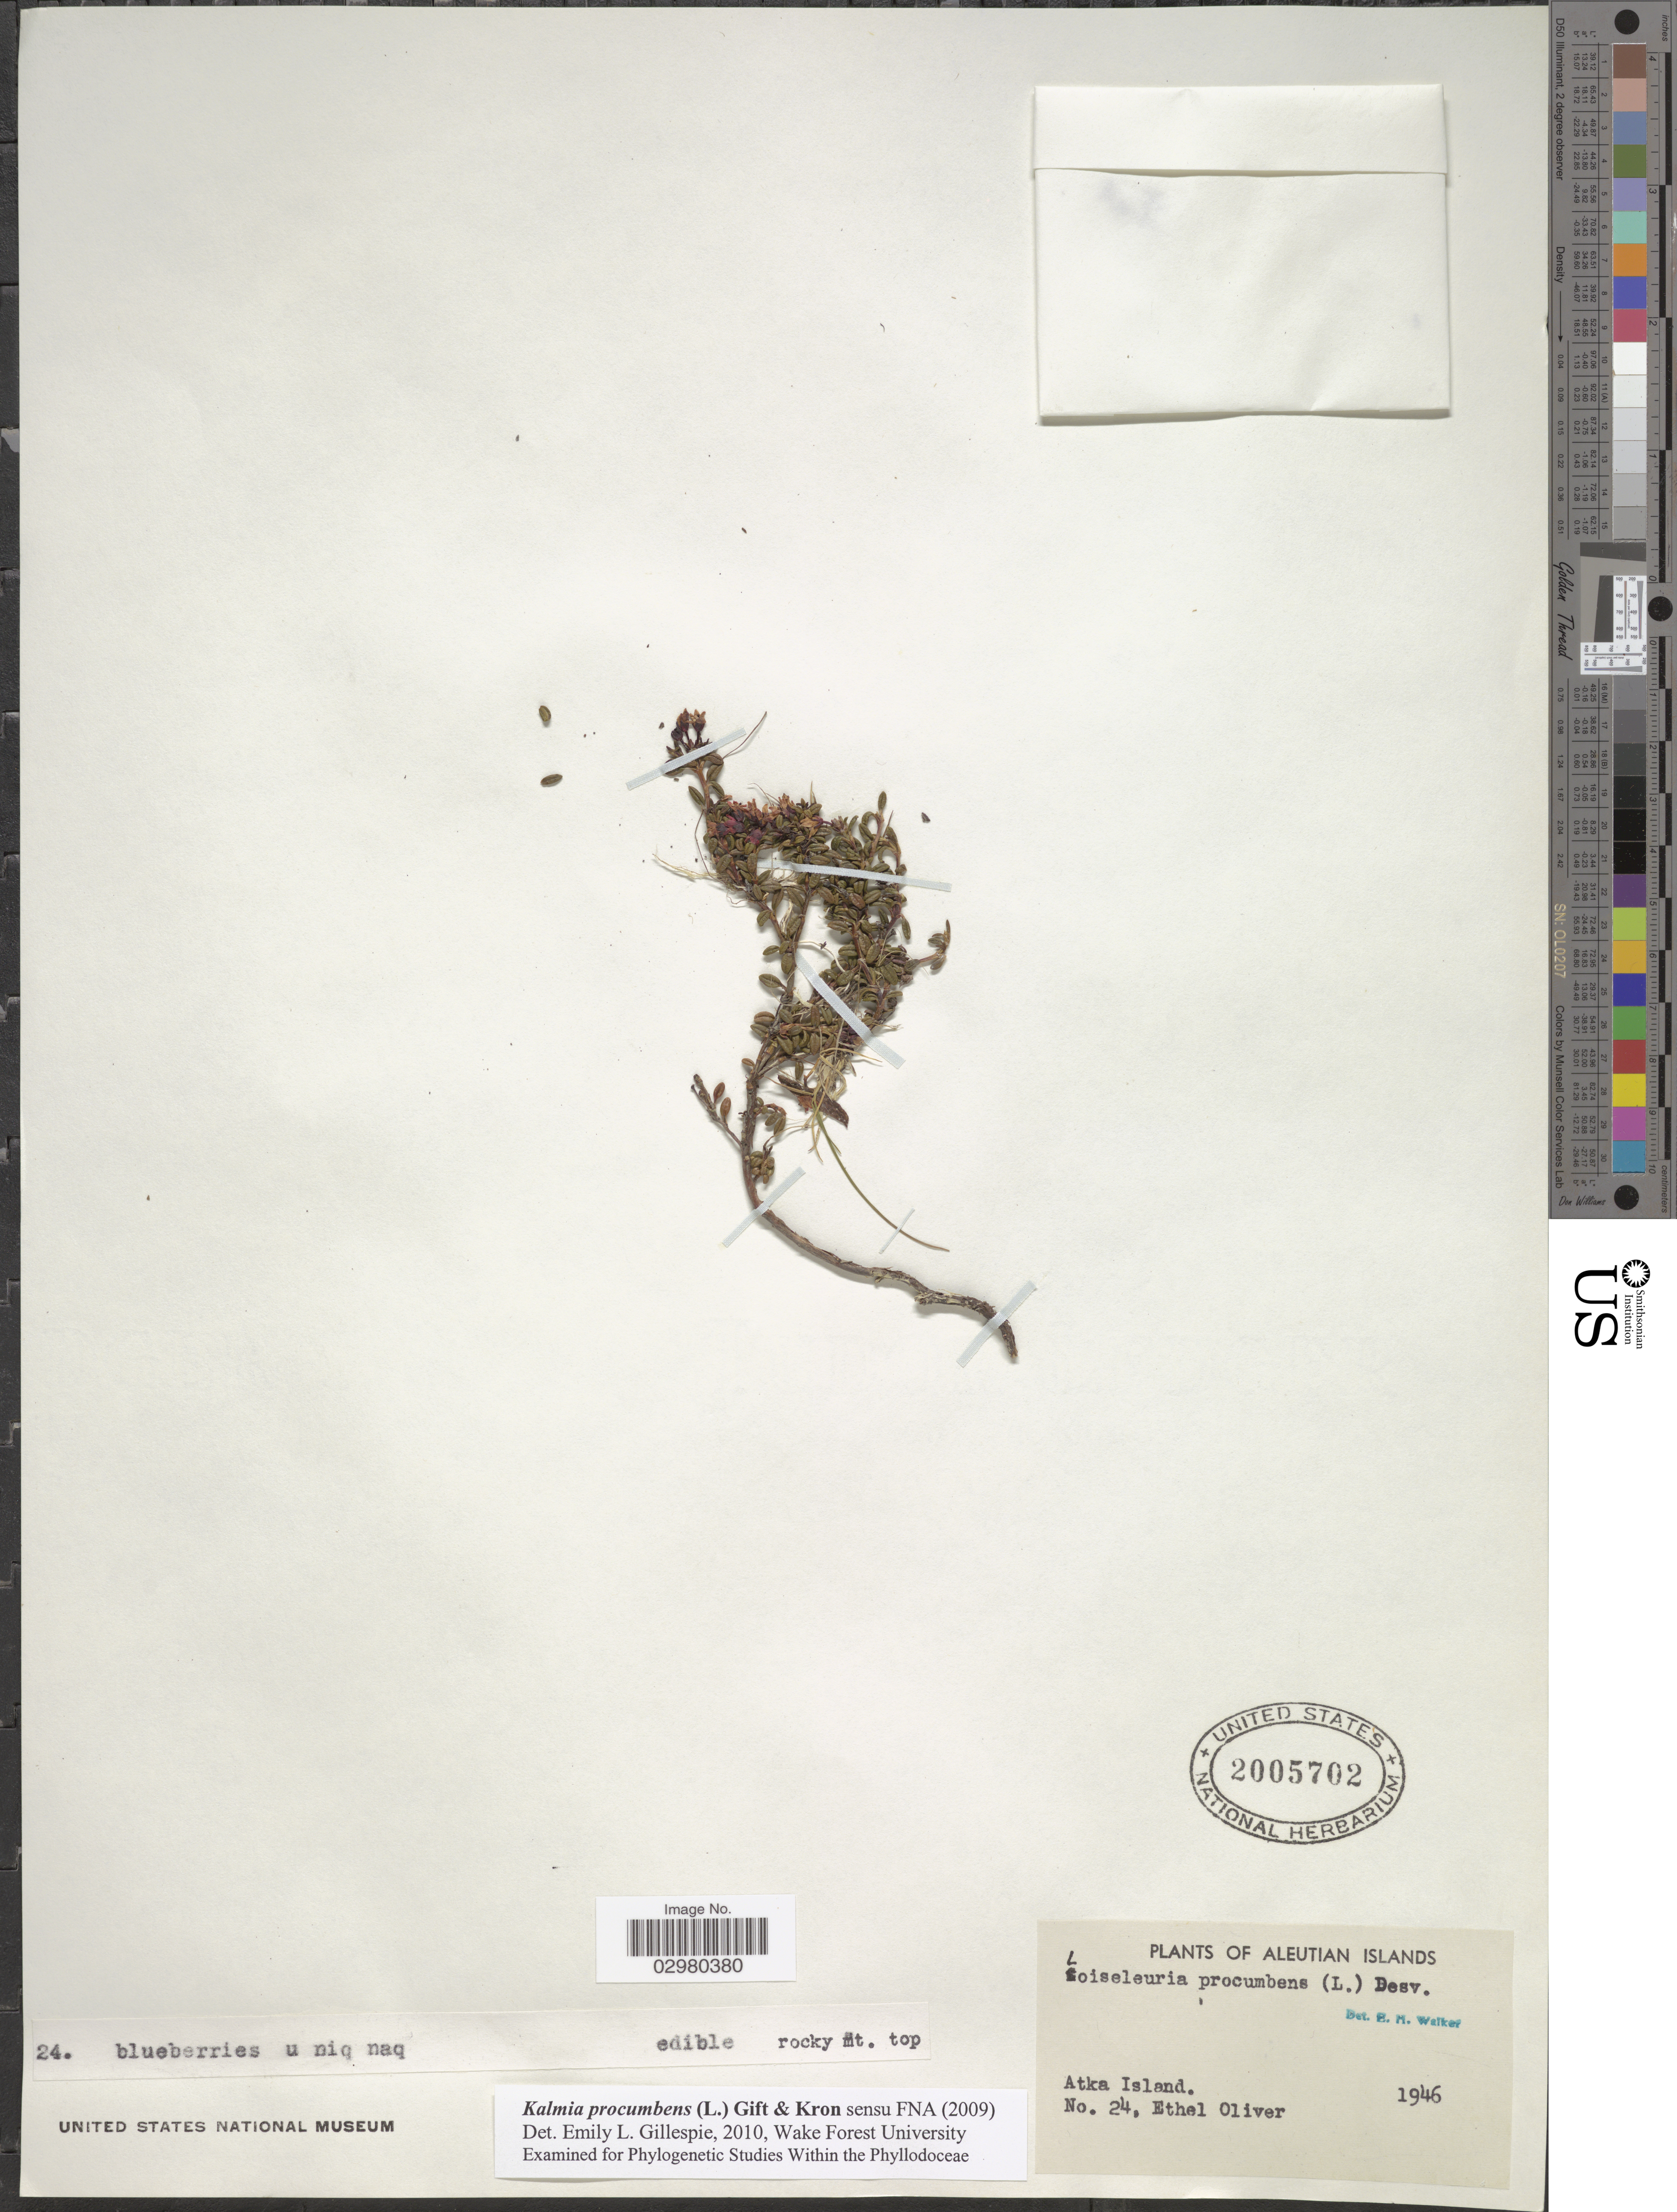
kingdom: Plantae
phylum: Tracheophyta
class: Magnoliopsida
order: Ericales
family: Ericaceae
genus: Loiseleuria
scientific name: Loiseleuria procumbens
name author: (L.) Desv.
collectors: E. Oliver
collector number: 24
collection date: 1946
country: United States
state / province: Alaska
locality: Aleutian Islands. Atka Island.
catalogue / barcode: US 2005702